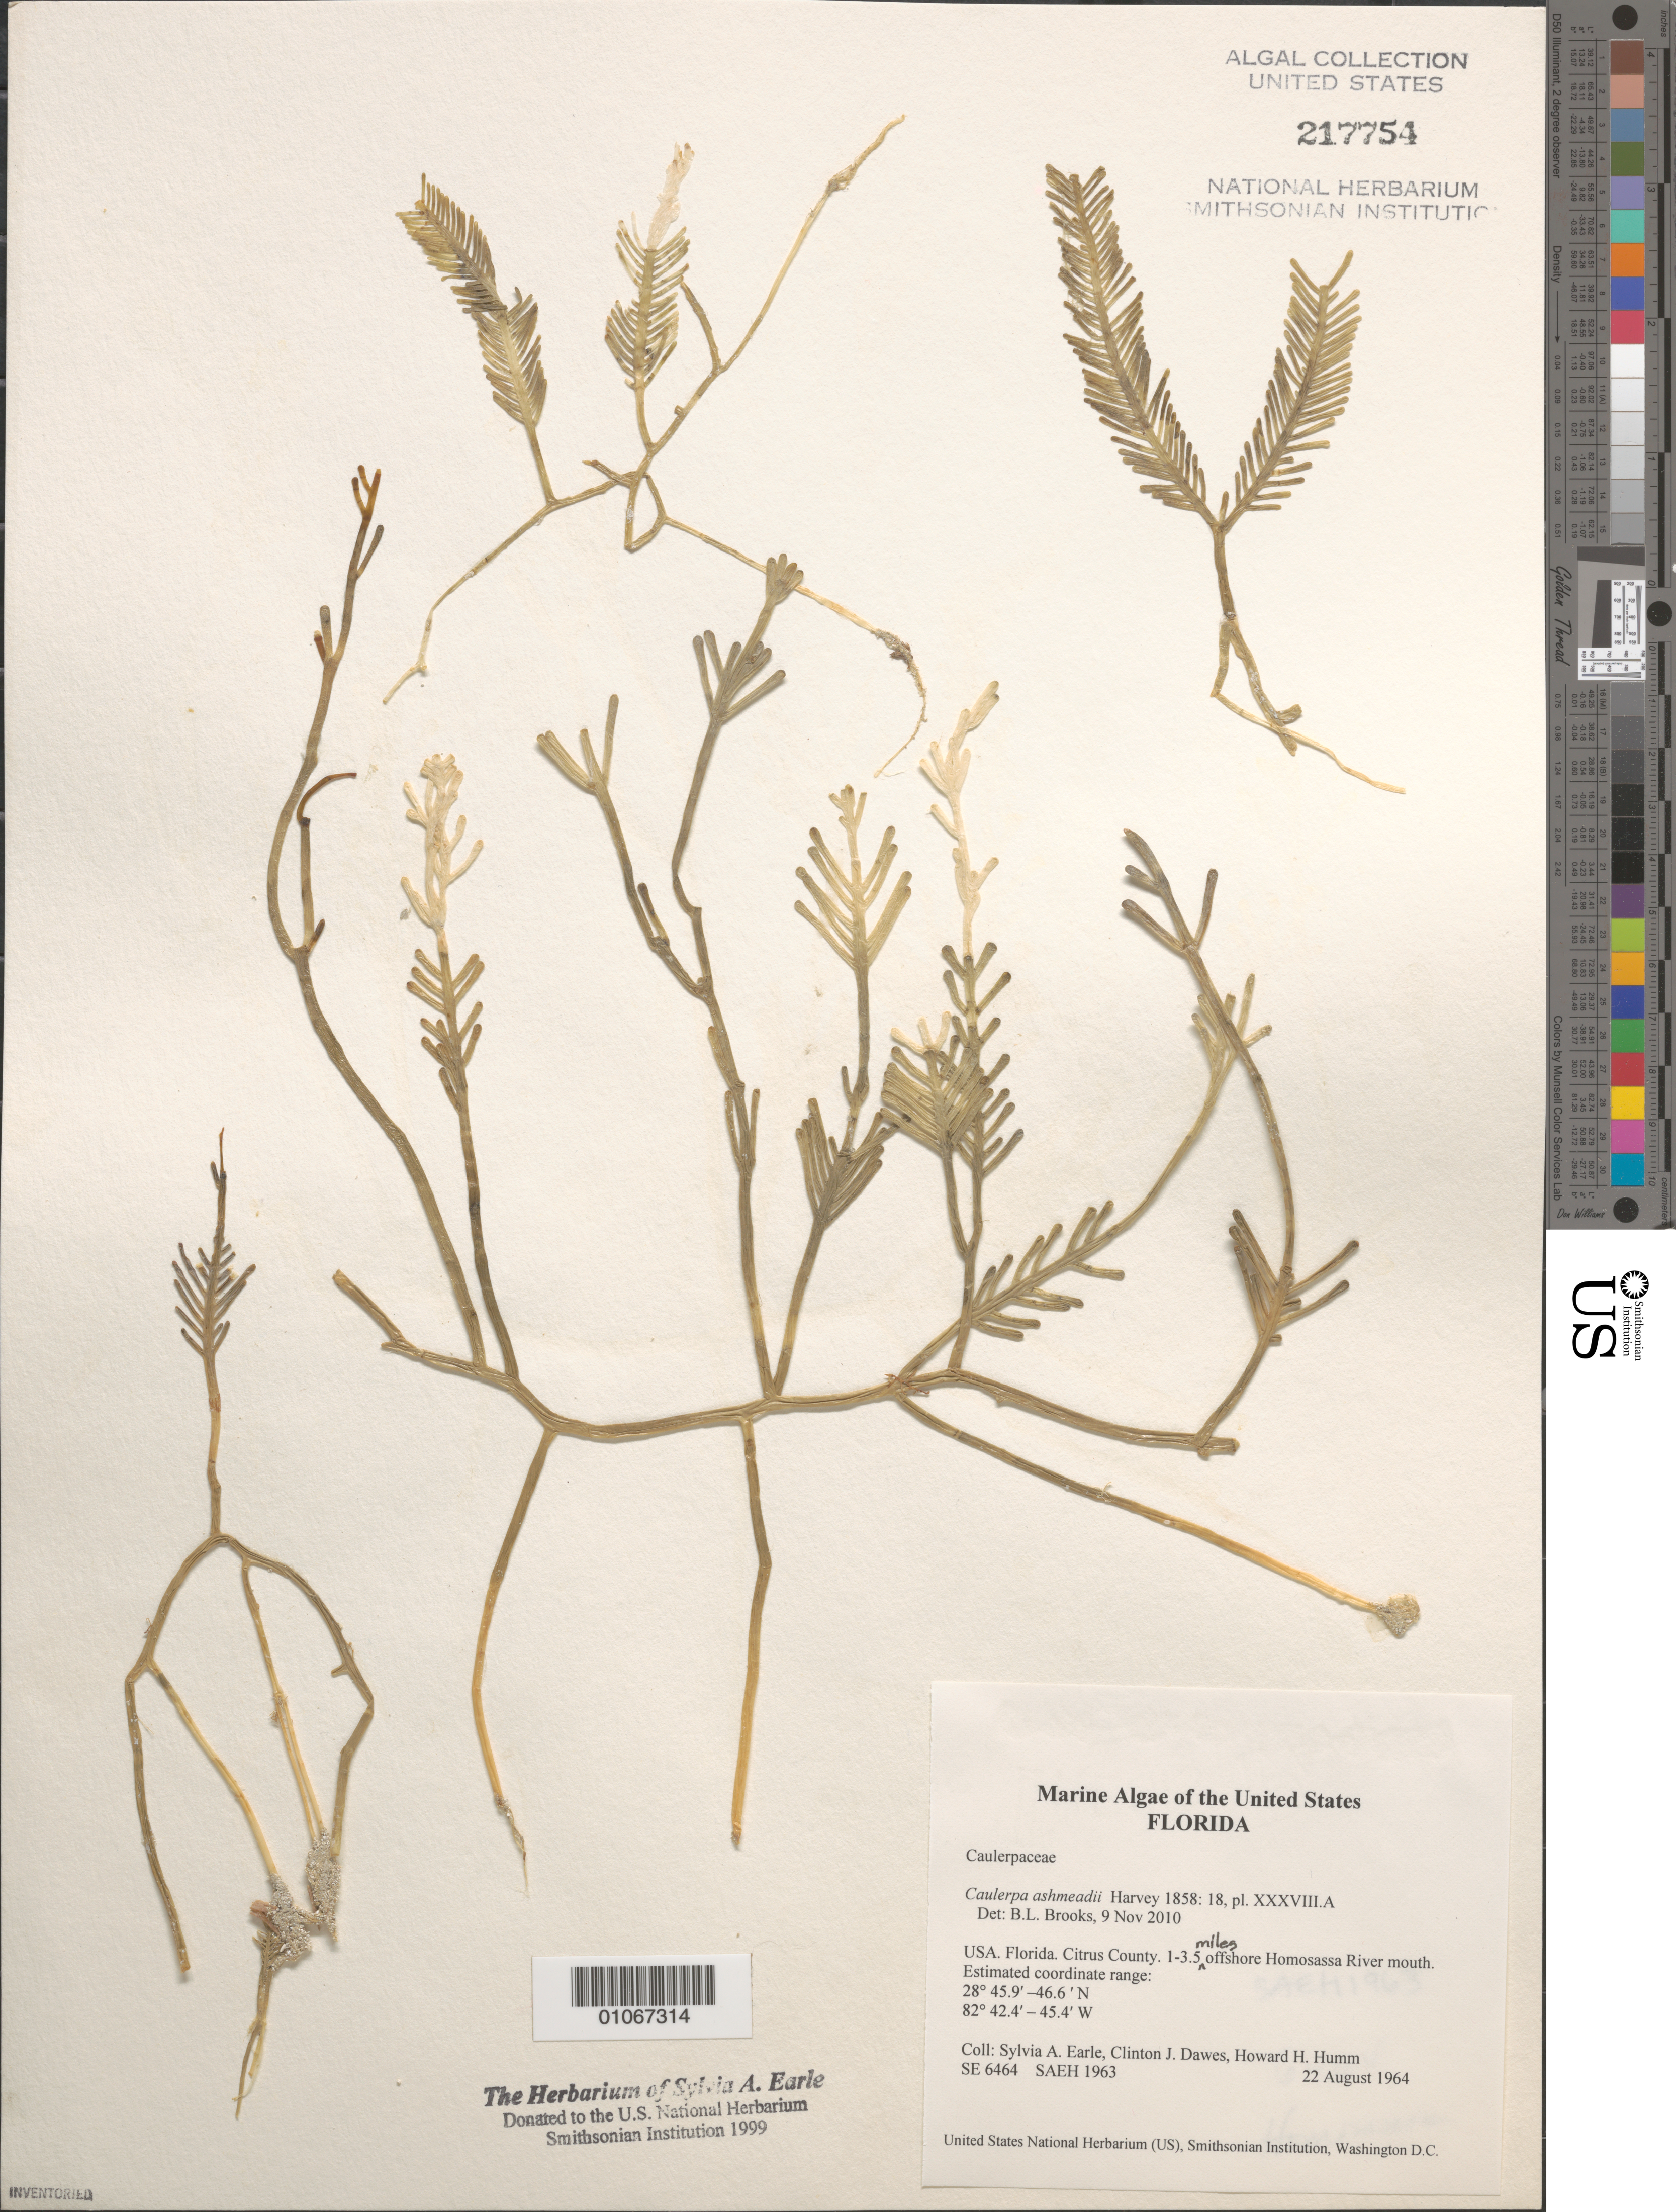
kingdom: Plantae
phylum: Chlorophyta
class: Ulvophyceae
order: Bryopsidales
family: Caulerpaceae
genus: Caulerpa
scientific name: Caulerpa ashmeadii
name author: Harv.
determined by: Brooks, B. L., (BOT), Smithsonian Institution - National Museum of Natural History (UNITED STATES)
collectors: S. A. Earle, C. Dawes & H. Humm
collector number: SE 6464 & SAEH 1963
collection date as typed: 22 Aug 1964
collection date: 1964-08-22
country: United States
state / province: Florida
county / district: Citrus County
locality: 1 to 3.5 miles offshore Homosassa River mouth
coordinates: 28 45.9'N; 28 46.6'N, 82 42.4'W; 82 45.4'W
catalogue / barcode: US 217754